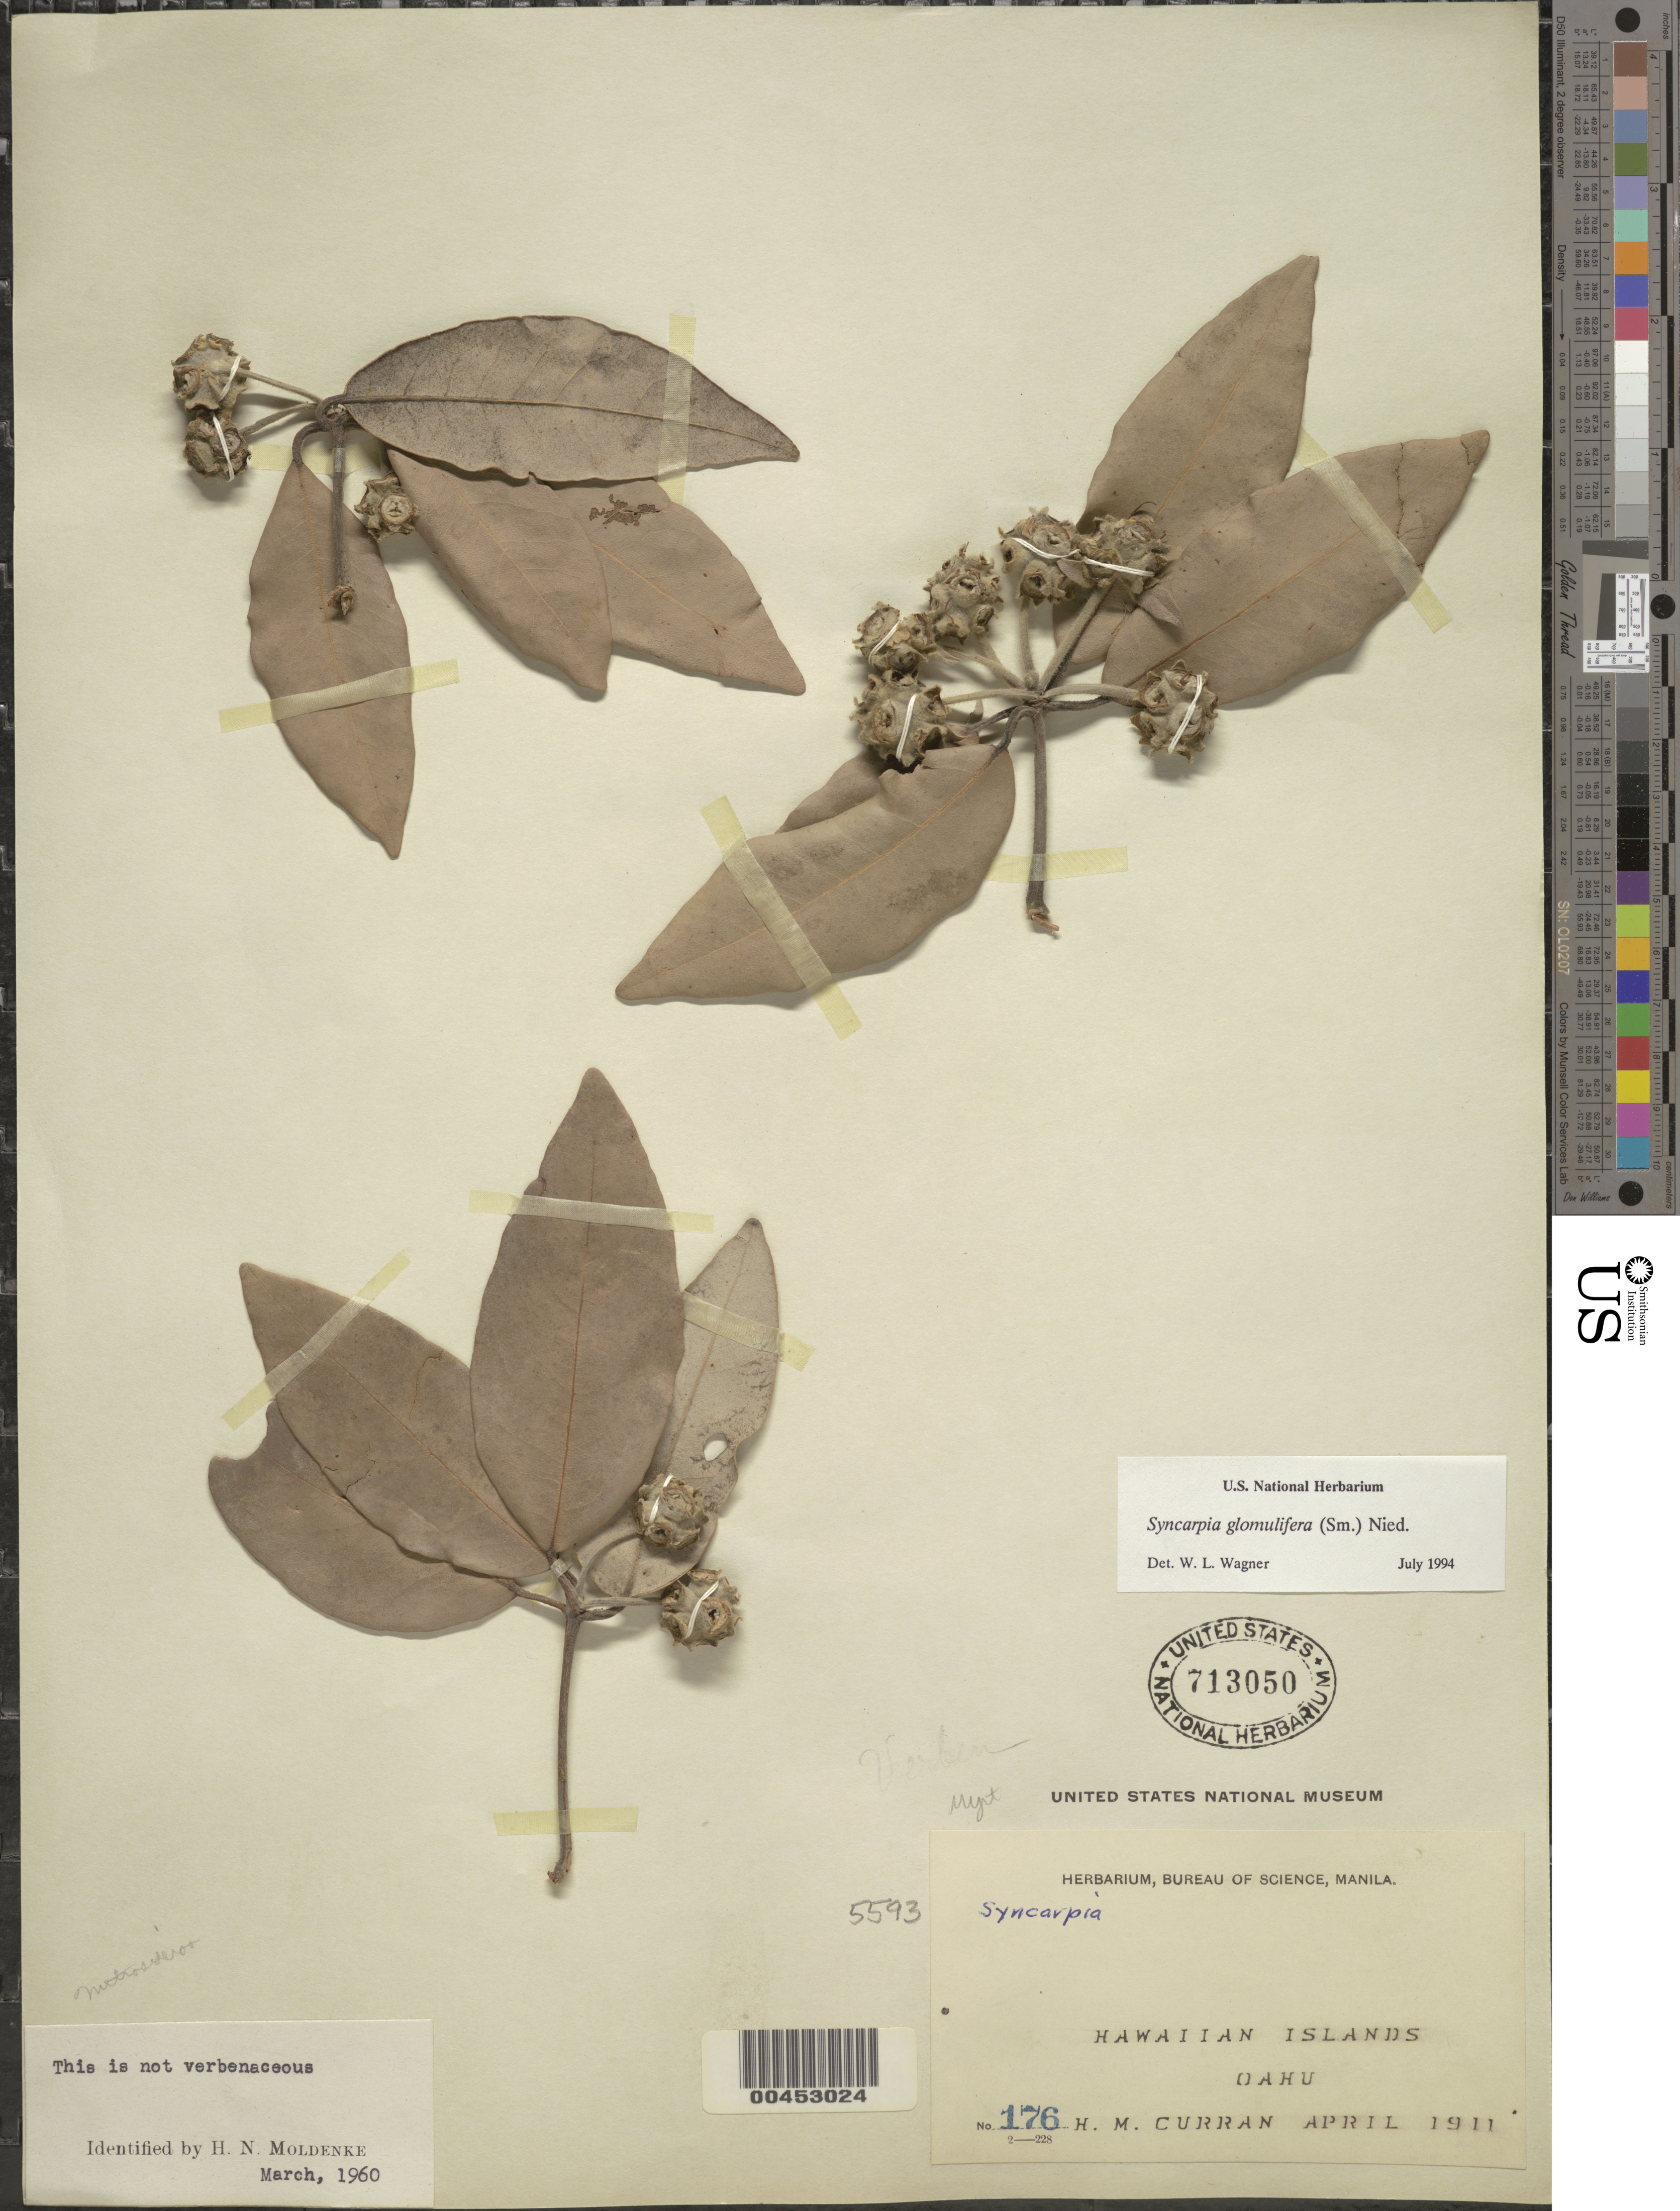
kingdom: Plantae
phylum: Tracheophyta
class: Magnoliopsida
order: Myrtales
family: Myrtaceae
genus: Syncarpia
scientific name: Syncarpia glomulifera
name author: (Sm.) Nied.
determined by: Wagner, W. L., (BOT), Smithsonian Institution - National Museum of Natural History (UNITED STATES)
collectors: H. M. Curran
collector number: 176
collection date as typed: Apr 1911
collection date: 1911-04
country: United States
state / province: Hawaii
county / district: Honolulu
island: Oahu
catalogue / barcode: US 713050